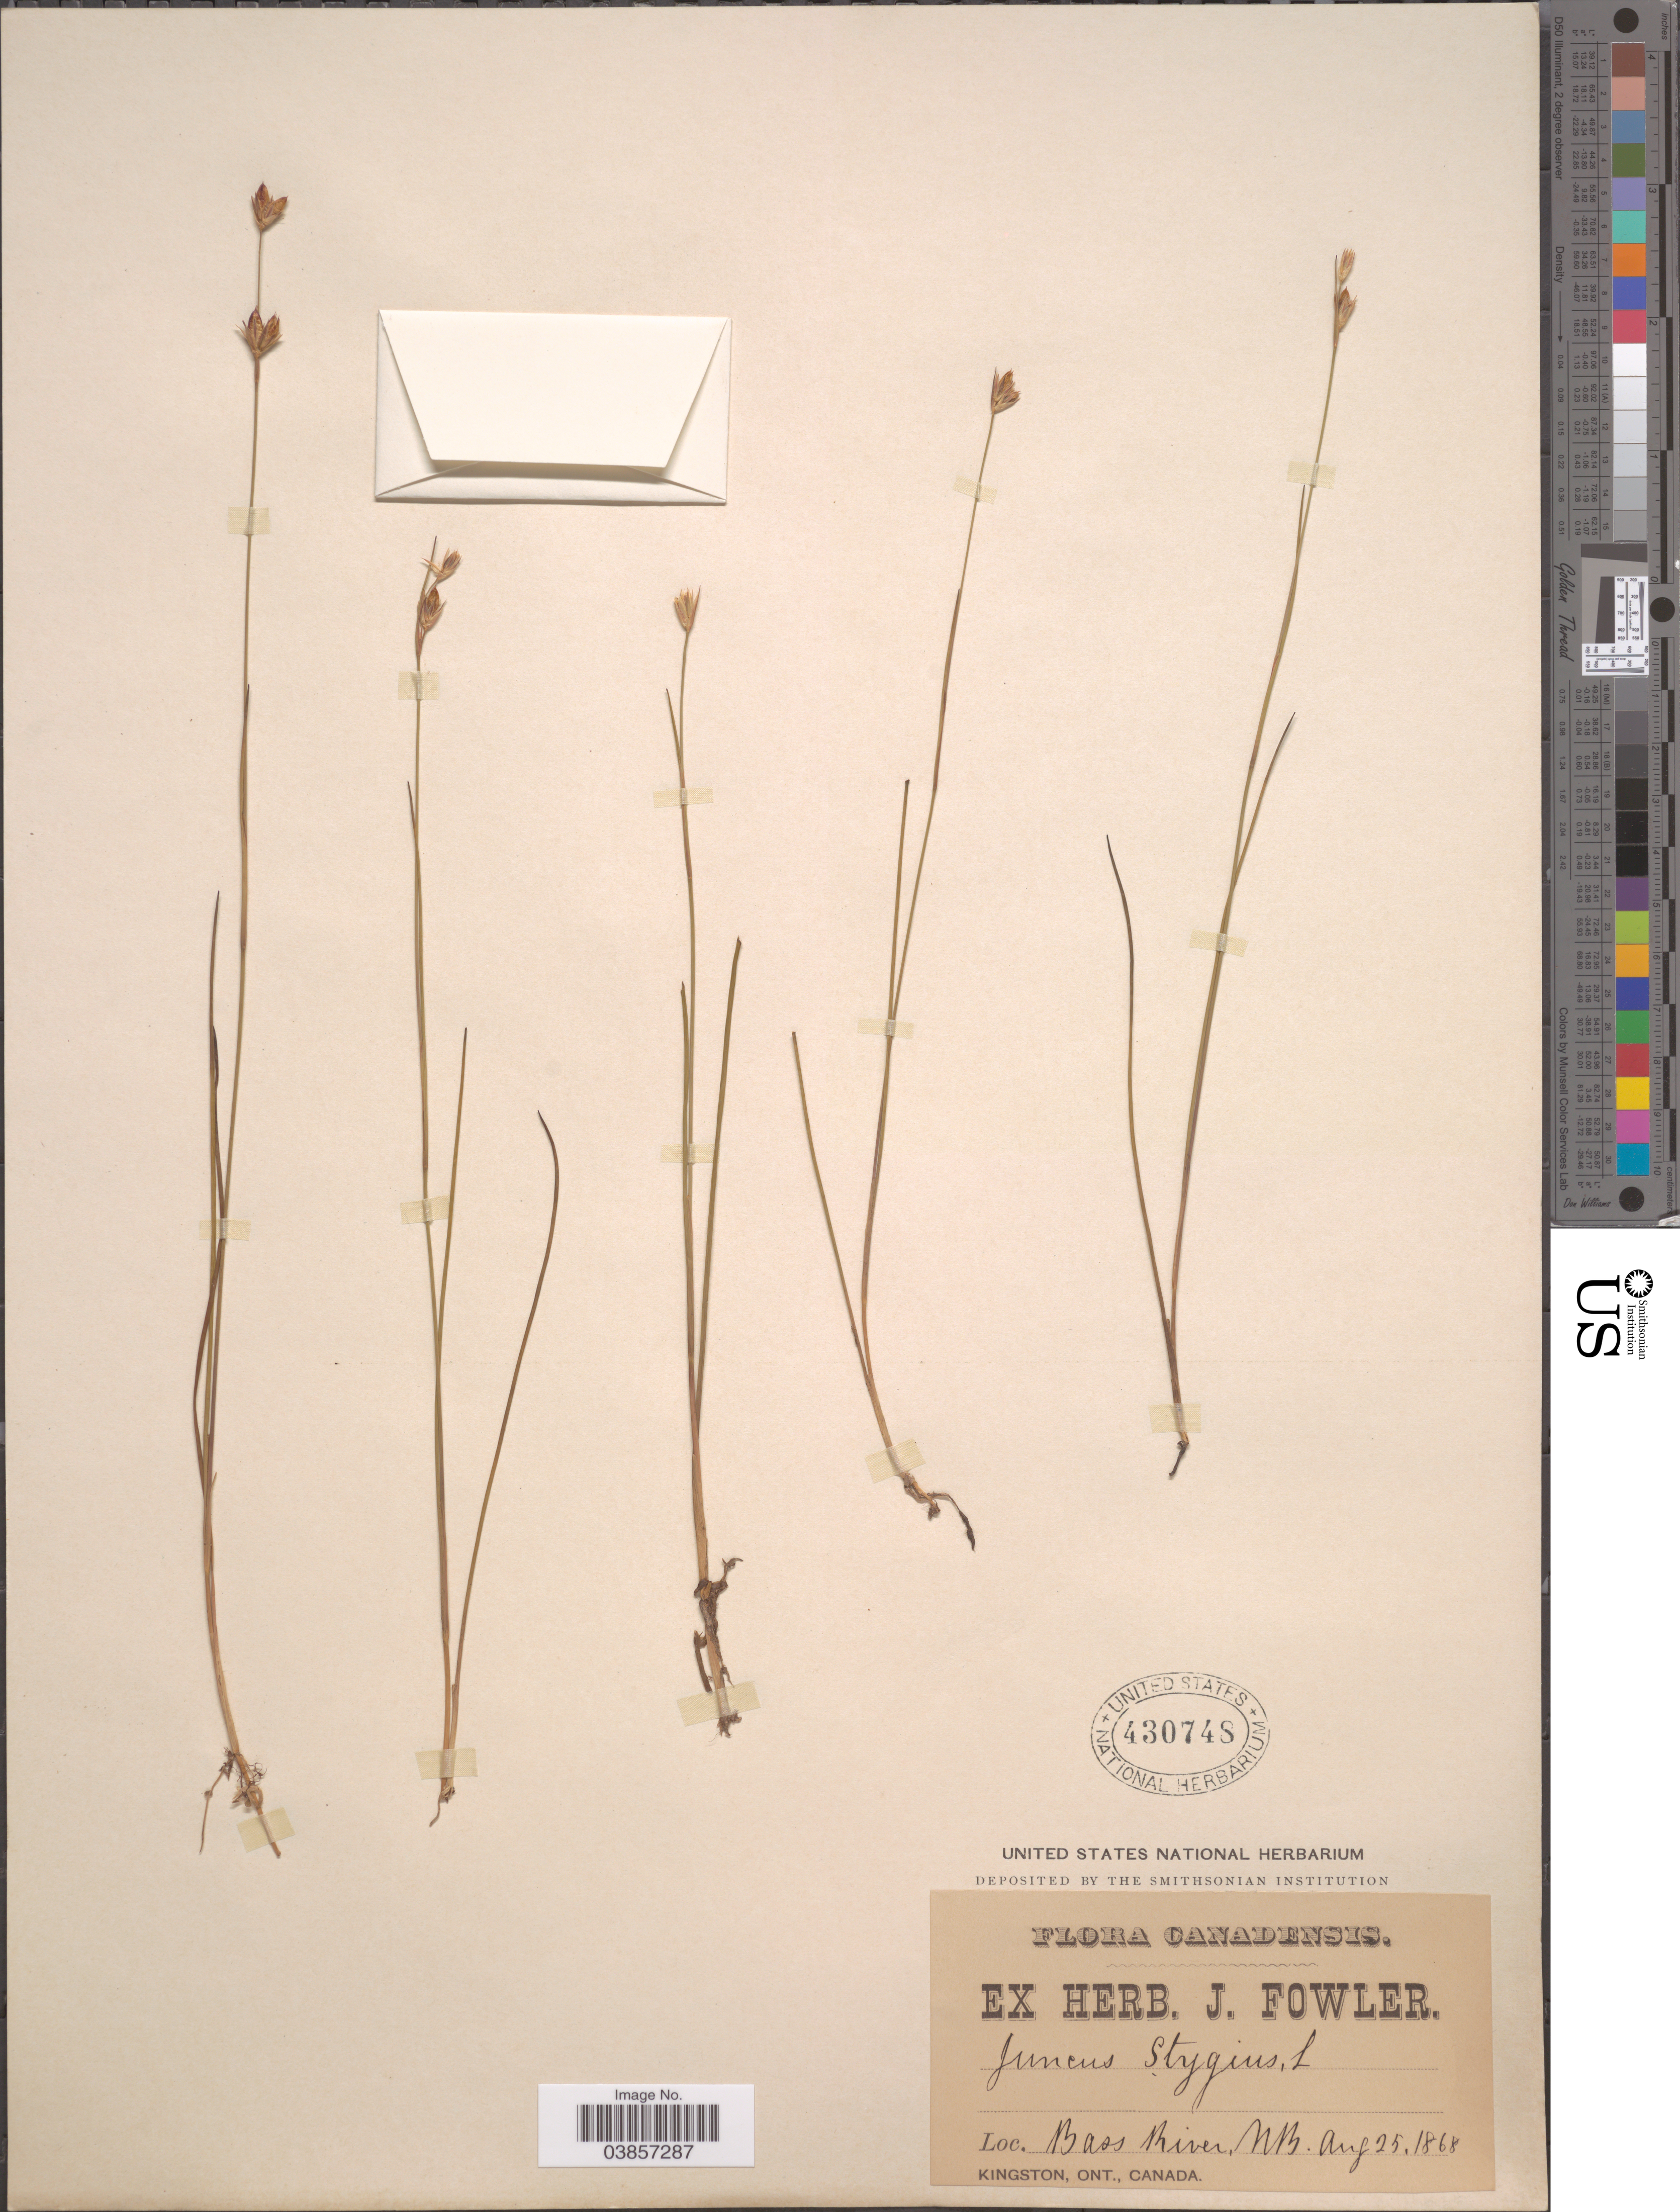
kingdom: Plantae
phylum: Tracheophyta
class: Liliopsida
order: Poales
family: Juncaceae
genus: Juncus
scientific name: Juncus stygius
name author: L.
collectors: ex herb. J. Fowler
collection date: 1868-08-25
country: Canada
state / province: New Brunswick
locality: Bass River.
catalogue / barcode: US 430748